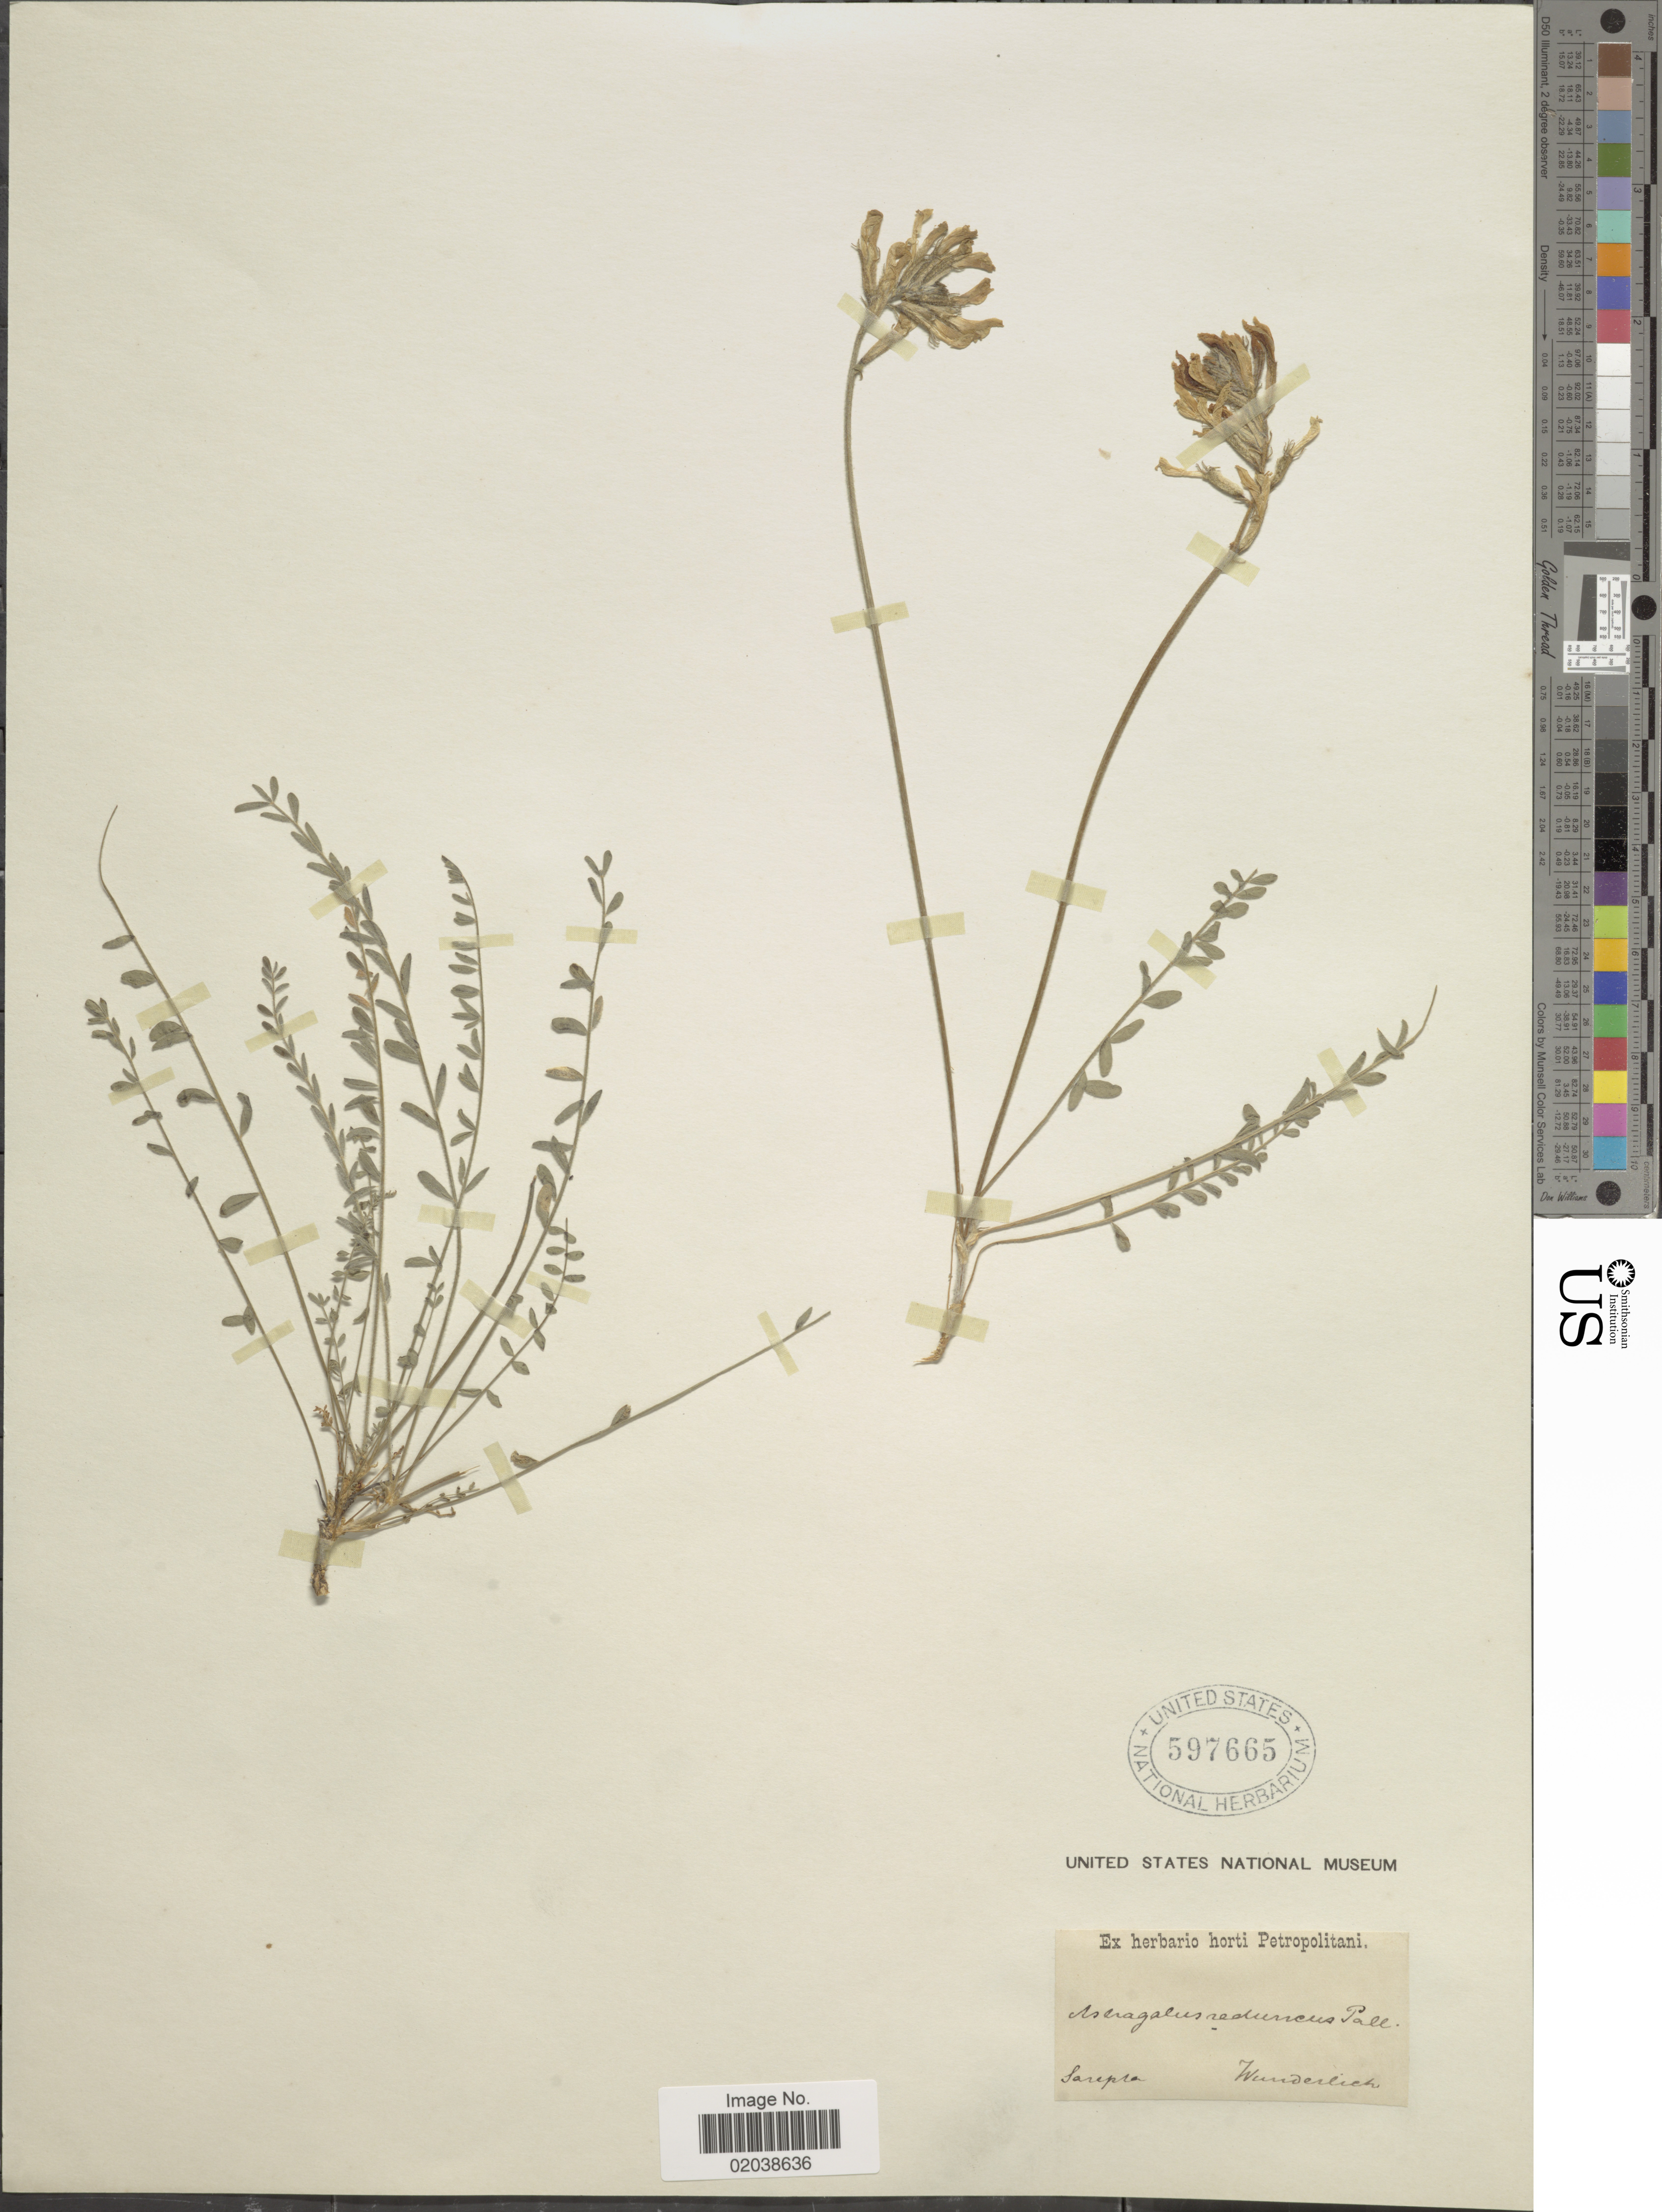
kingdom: Plantae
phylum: Tracheophyta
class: Magnoliopsida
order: Fabales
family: Fabaceae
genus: Astragalus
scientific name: Astragalus reduncus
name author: Pall.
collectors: Wunderlich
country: Russian Federation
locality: Sarepta [recorded as Lebanon, more likely Russia]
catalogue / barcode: US 597665